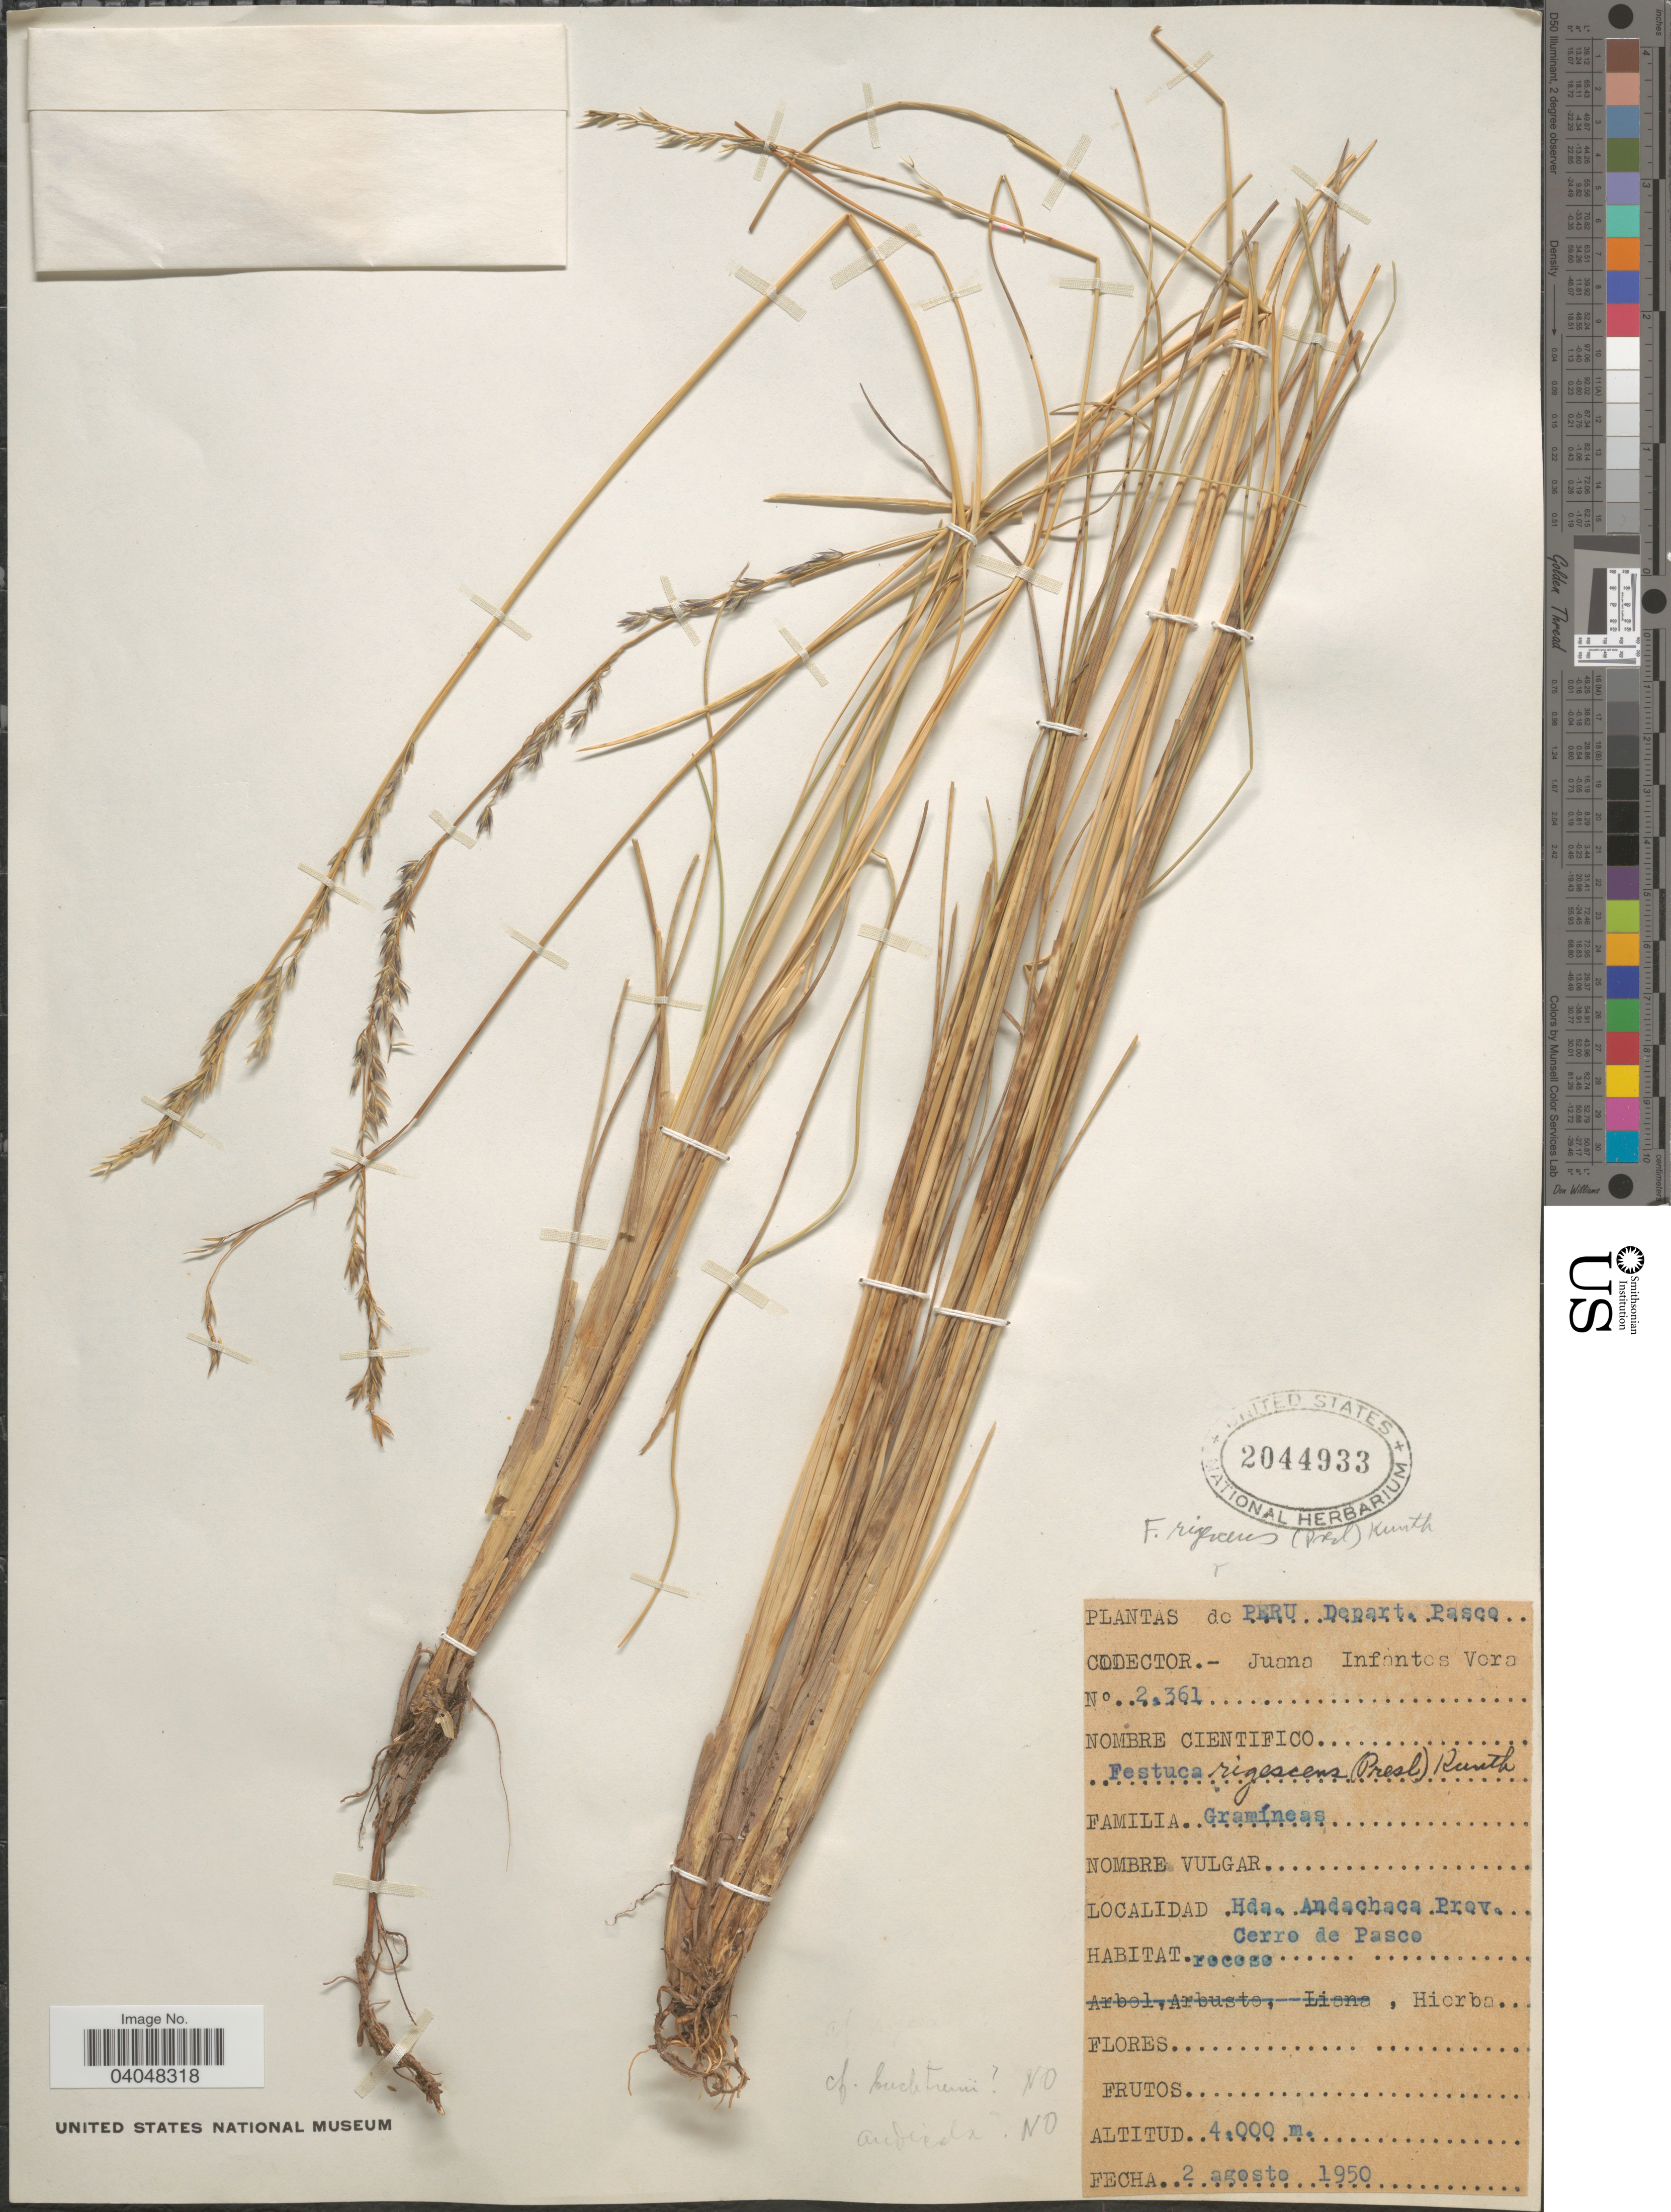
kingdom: Plantae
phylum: Tracheophyta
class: Liliopsida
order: Poales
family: Poaceae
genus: Festuca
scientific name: Festuca rigescens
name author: (J. Presl) Kunth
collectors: J. Infantes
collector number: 2361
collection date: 1950-08-02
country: Peru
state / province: Pasco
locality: Depart. Pasco. Hda. Andachaca Prov. Cerro de Pasco.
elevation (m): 4000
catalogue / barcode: US 2044933